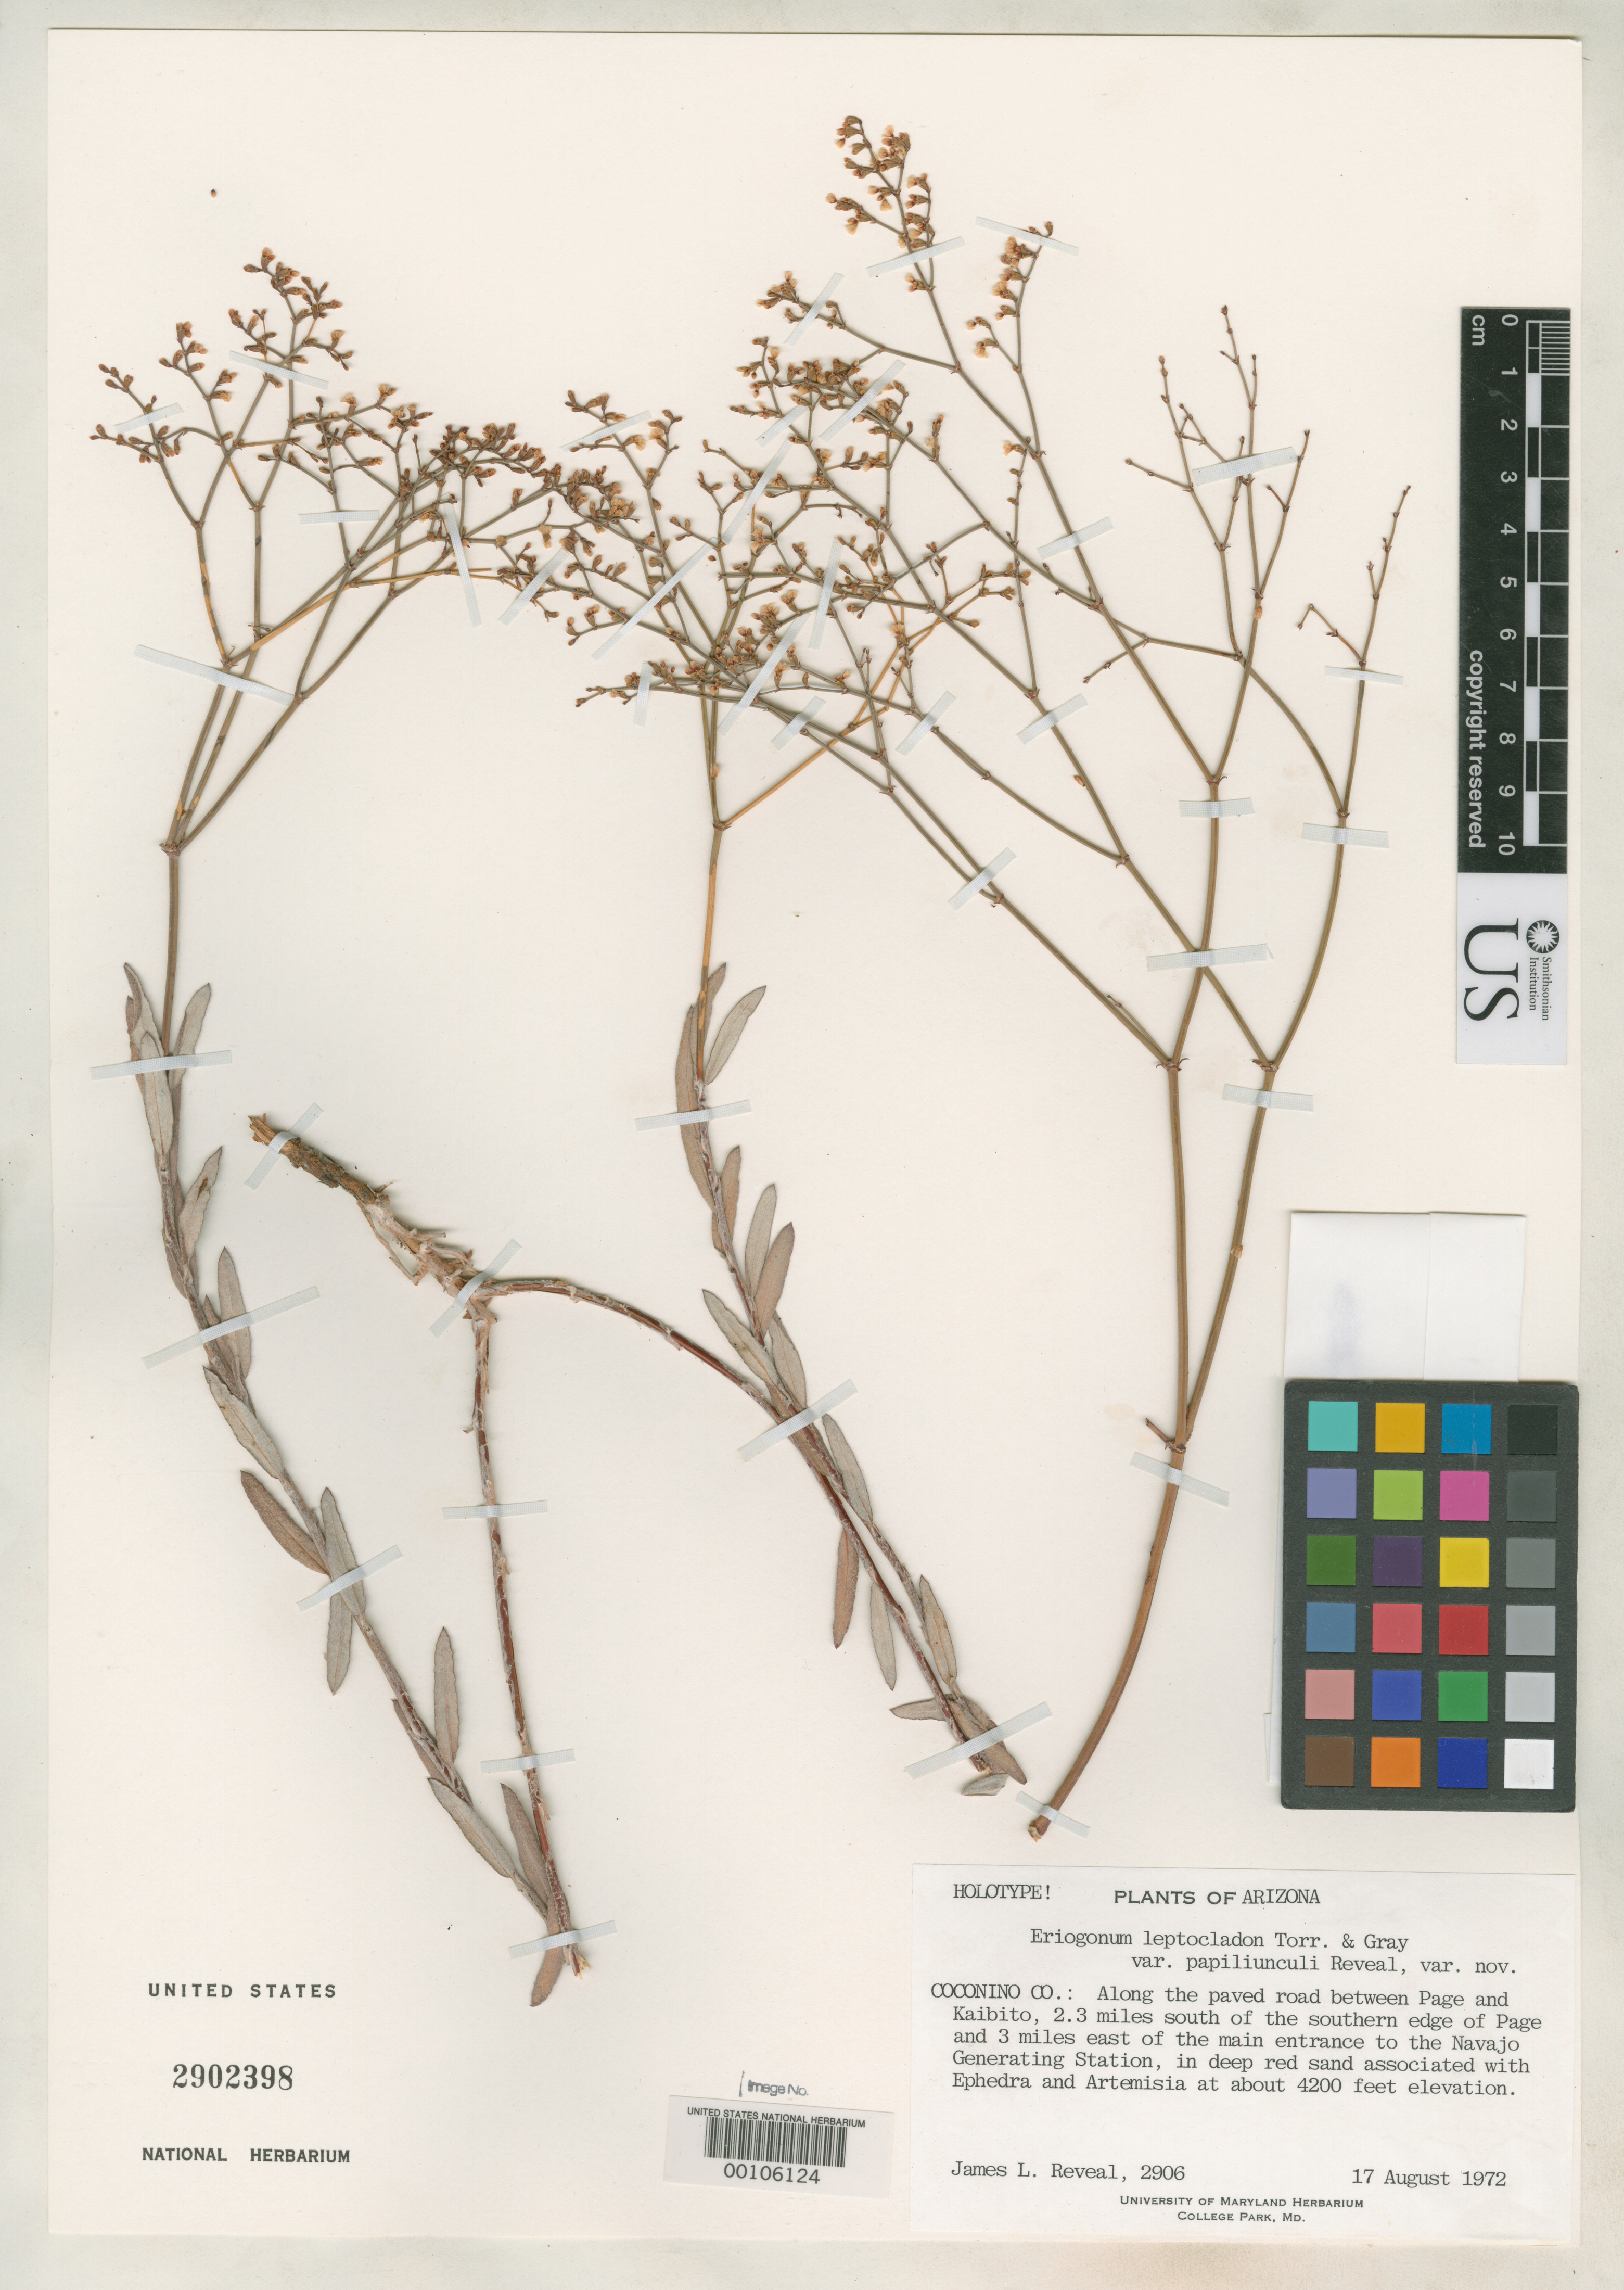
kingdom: Plantae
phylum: Tracheophyta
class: Magnoliopsida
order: Caryophyllales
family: Polygonaceae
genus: Eriogonum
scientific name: Eriogonum leptocladon var. papiliunculi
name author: Reveal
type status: Type Collection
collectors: J. L. Reveal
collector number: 2906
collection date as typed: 17 Aug 1972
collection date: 1972-08-17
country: United States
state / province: Arizona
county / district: Coconino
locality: Coconino Co.: Along road between Page and Kaibito, 2.3 miles south of the south edge of Paage and 3 miles east of the main entrance to the Navajo Generating Station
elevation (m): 1280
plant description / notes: One of 2 duplicates of the same collection (Reveal 2906, USNH 2902398 & USNH 3591848), received & mounted at different times, both labeled as "HOLOTYPE!"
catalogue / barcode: US 2902398